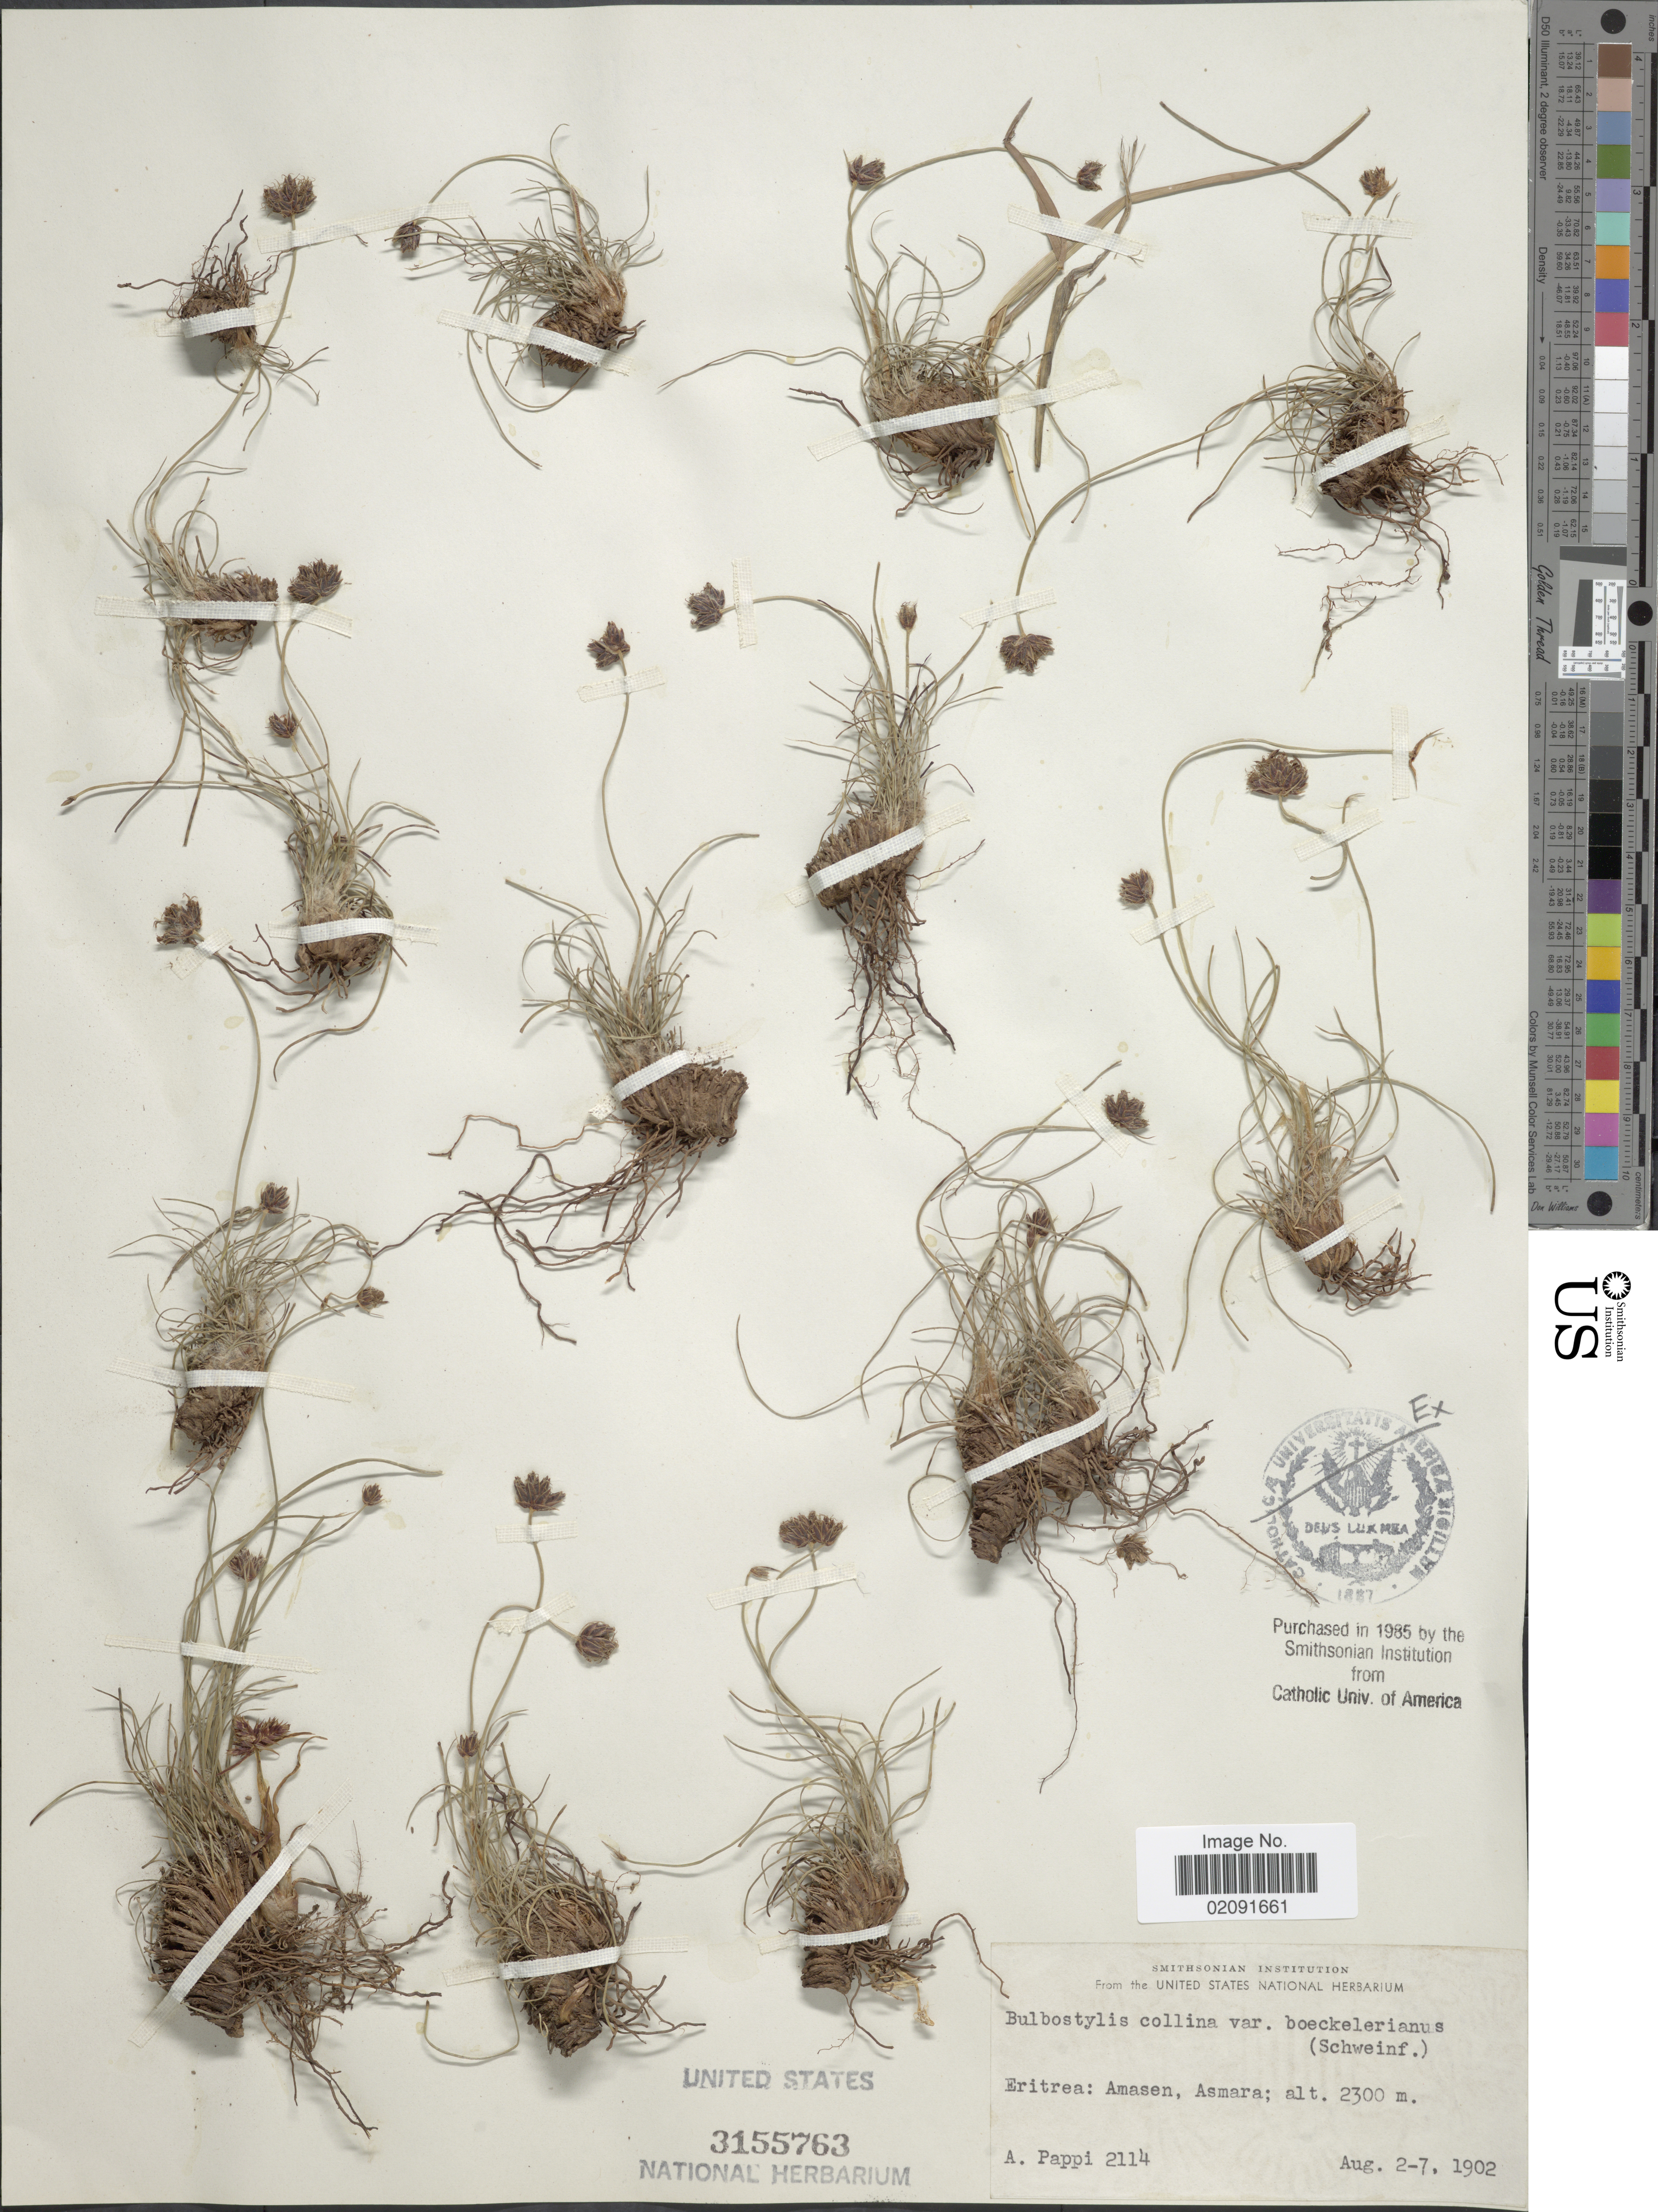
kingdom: Plantae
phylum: Tracheophyta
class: Liliopsida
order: Poales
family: Cyperaceae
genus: Bulbostylis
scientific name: Bulbostylis contexta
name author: (Nees) Bodard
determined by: Strong, Mark T., (BOT), Smithsonian Institution - National Museum of Natural History (UNITED STATES)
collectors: A. Pappi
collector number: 2114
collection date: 1902-08-02/1902-08-07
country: Eritrea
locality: Amasen, Asmara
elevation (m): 2300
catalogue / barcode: US 3155763